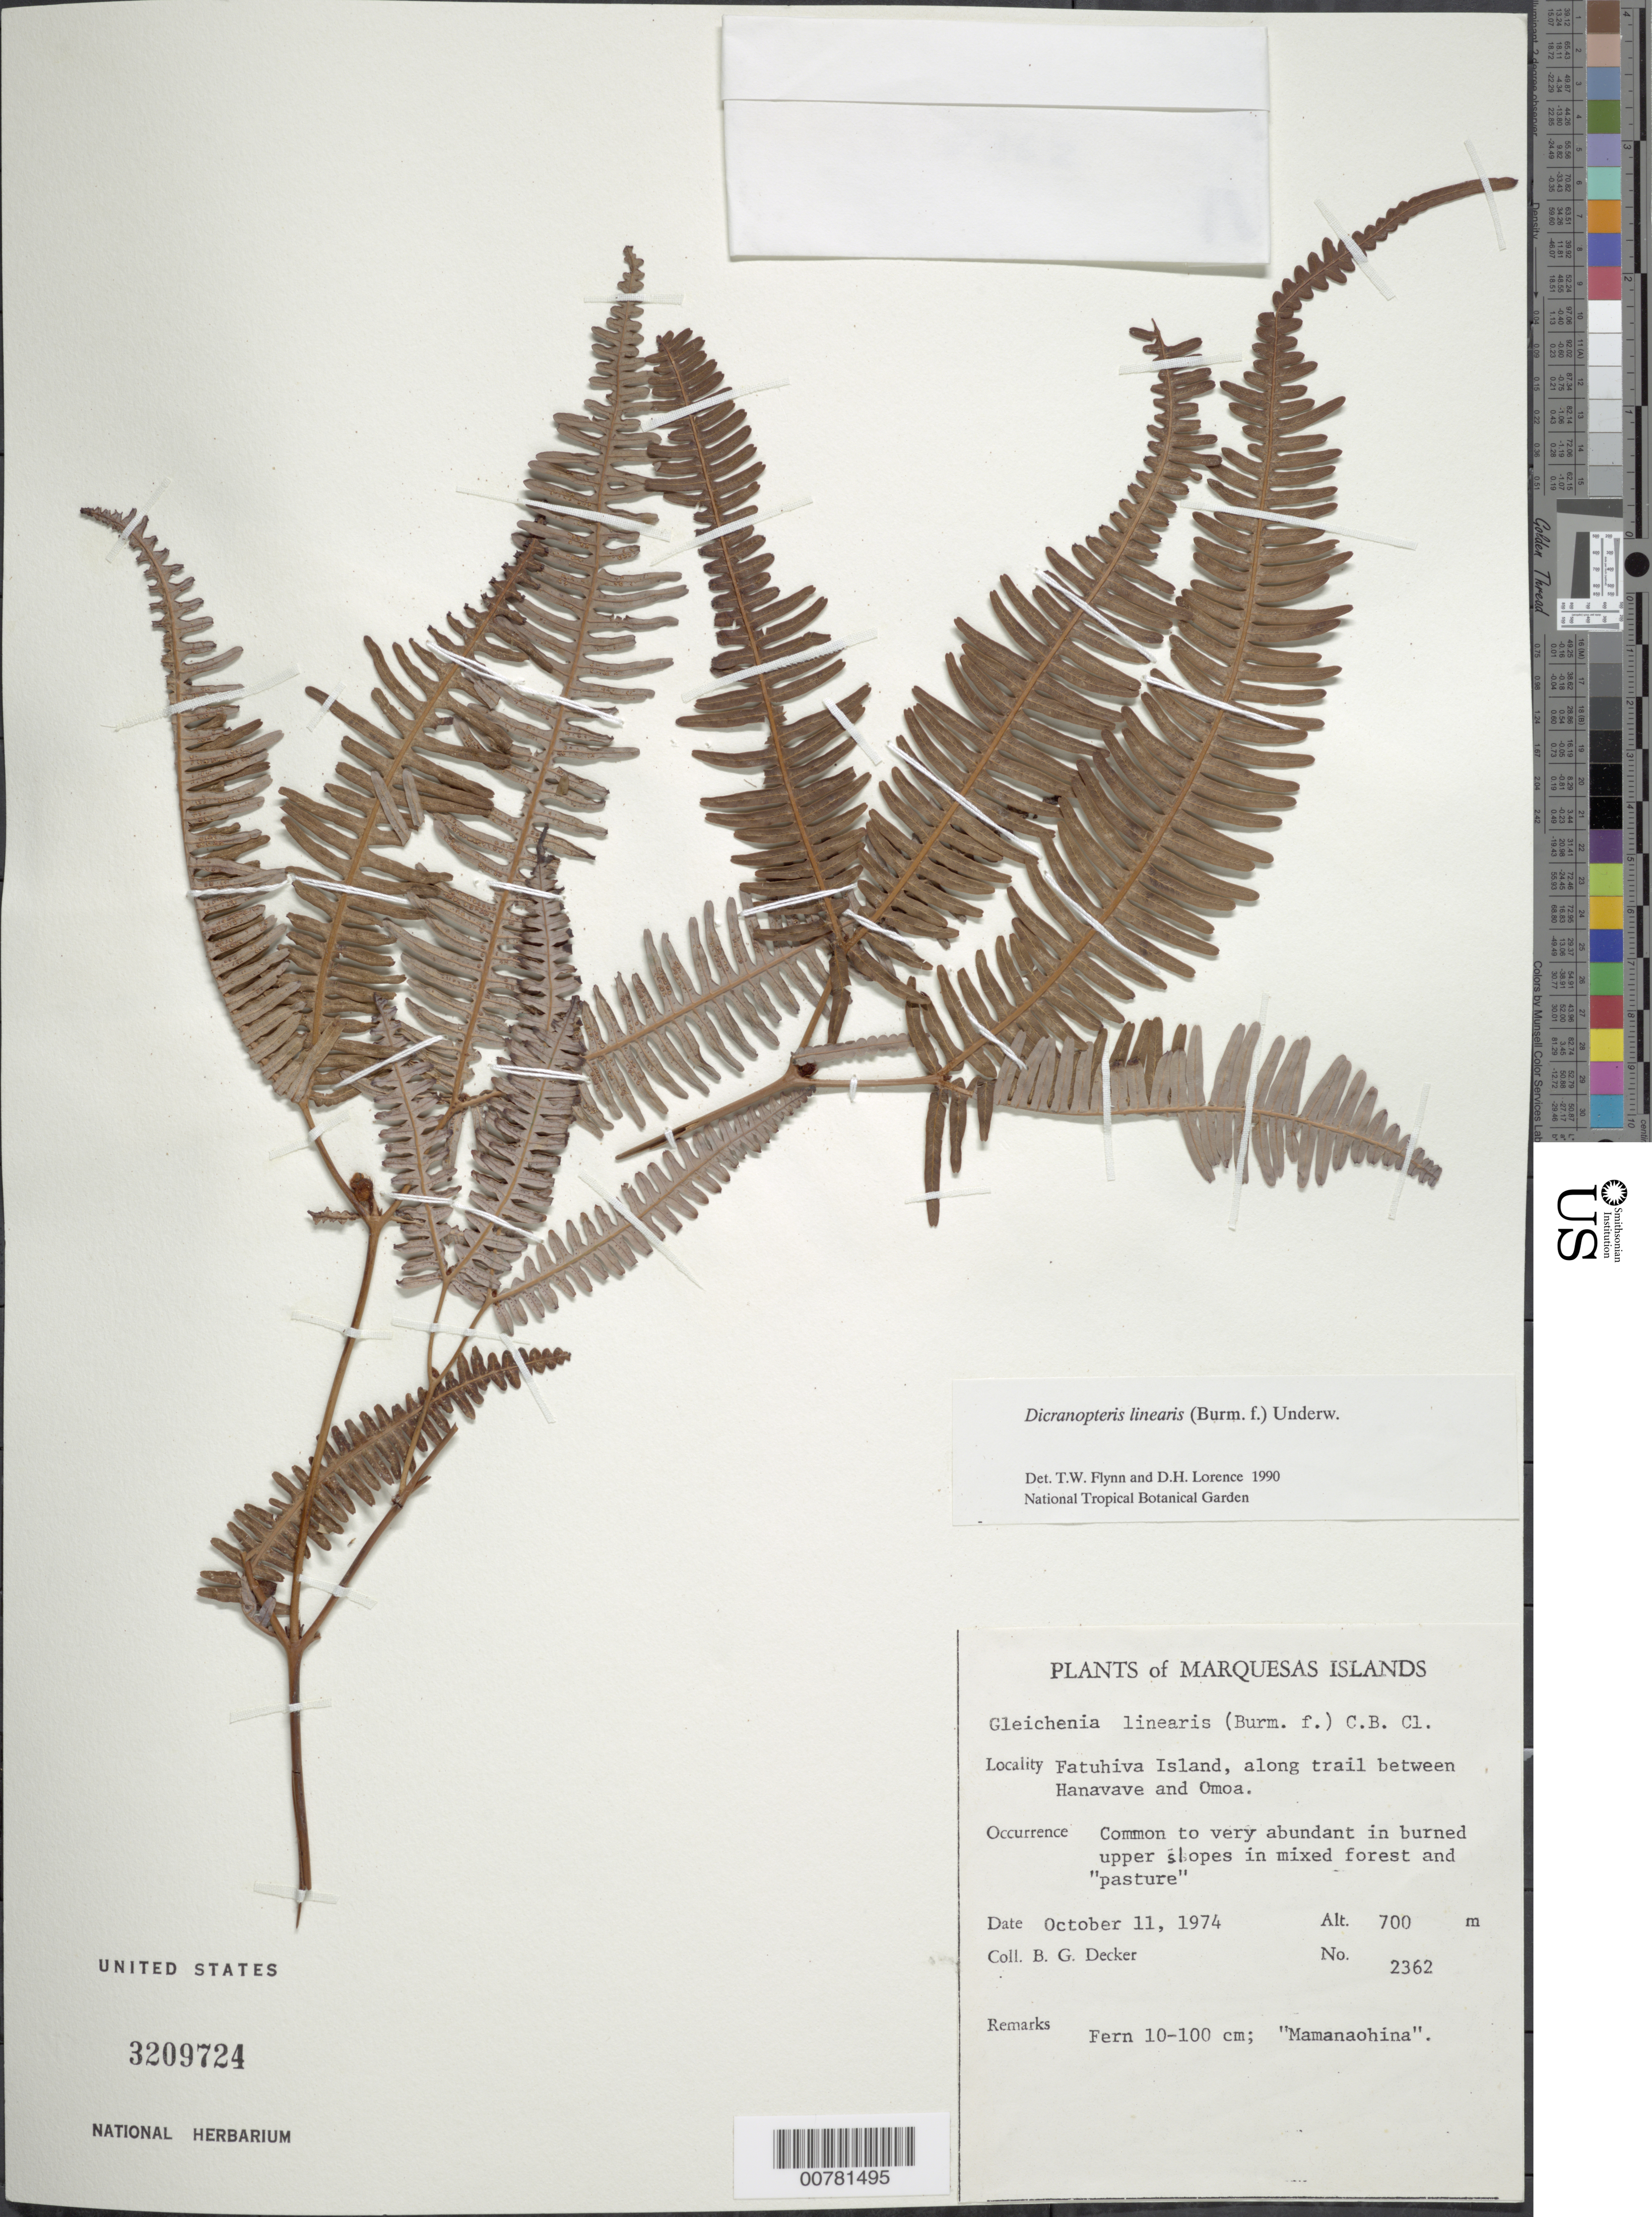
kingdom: Plantae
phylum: Tracheophyta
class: Polypodiopsida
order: Gleicheniales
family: Gleicheniaceae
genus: Dicranopteris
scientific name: Dicranopteris linearis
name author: (Burm. f.) Underw.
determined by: Flynn, T. W.; Lorence, David H.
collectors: B. G. Decker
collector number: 2362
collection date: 1974-10-11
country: French Polynesia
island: Fatu Hiva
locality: trail between Hanavave and 'Omo'a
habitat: Common to very abundant in burned upper slopes in mixed forest and pasture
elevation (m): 700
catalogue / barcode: US 3209724